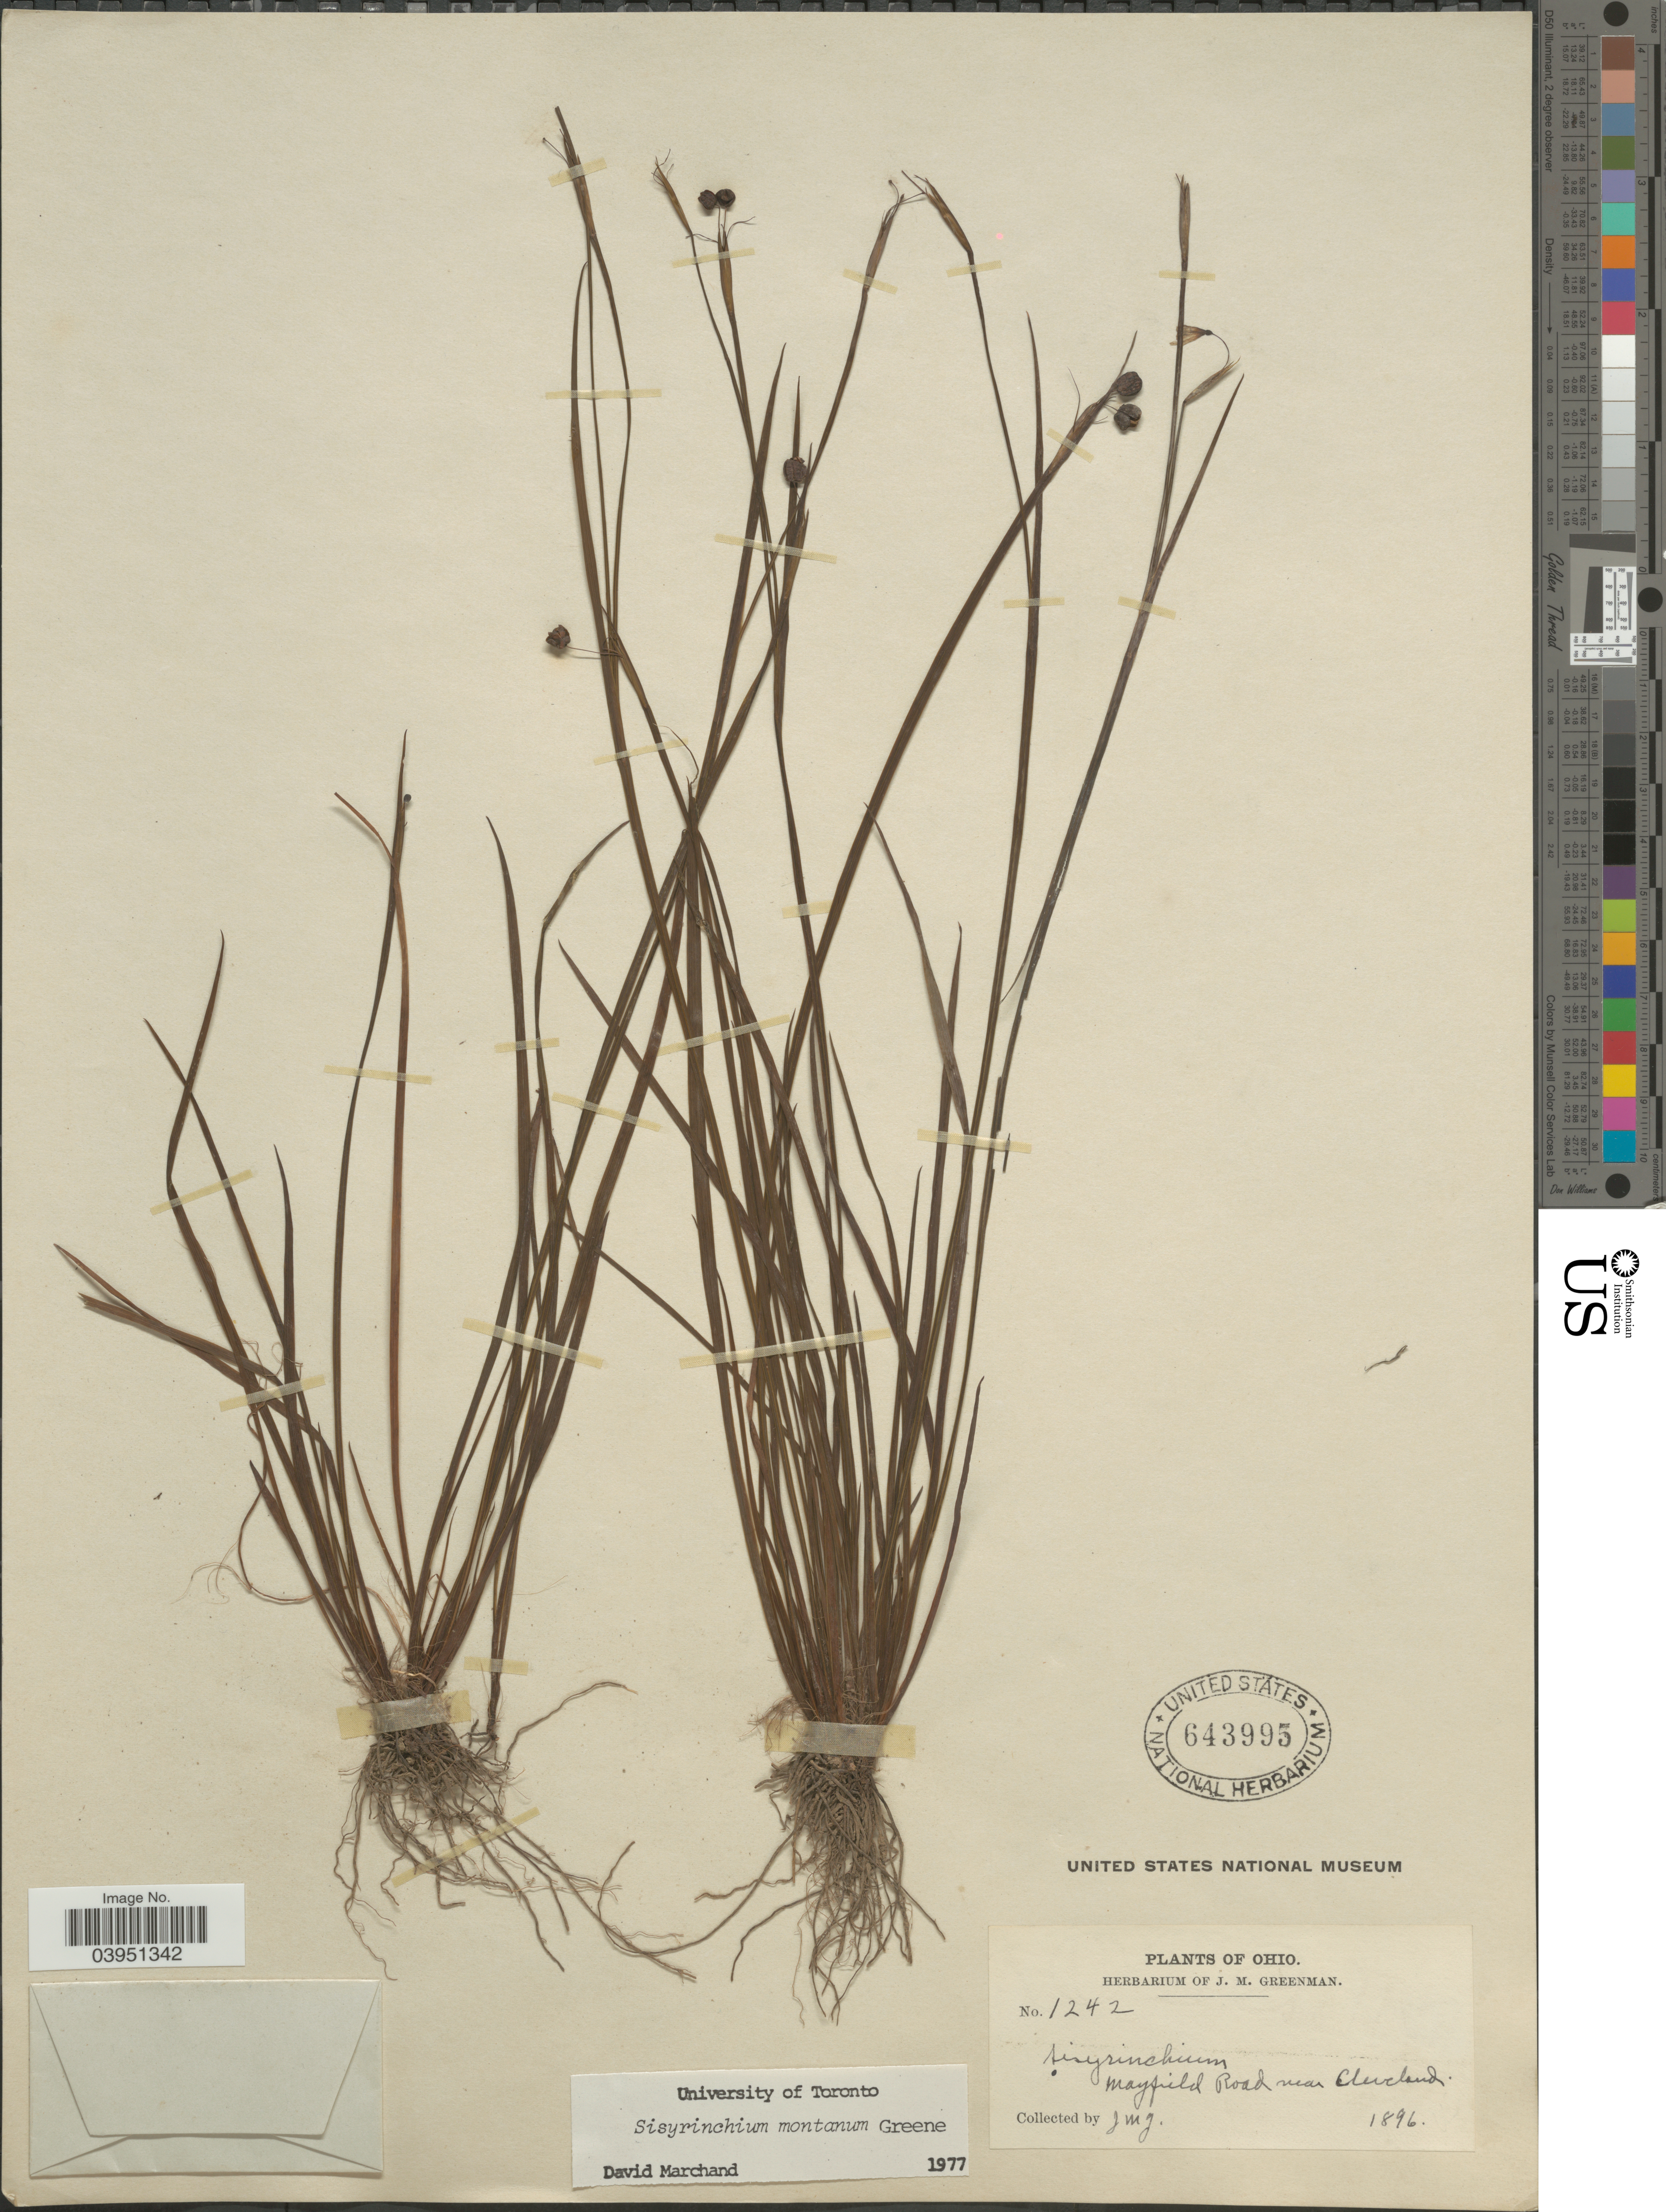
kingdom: Plantae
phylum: Tracheophyta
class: Liliopsida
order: Asparagales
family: Iridaceae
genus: Sisyrinchium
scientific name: Sisyrinchium montanum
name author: Greene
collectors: J. M. Greenman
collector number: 1242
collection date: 1896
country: United States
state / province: Ohio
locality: Mayfield Road near Cleveland.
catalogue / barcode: US 643995